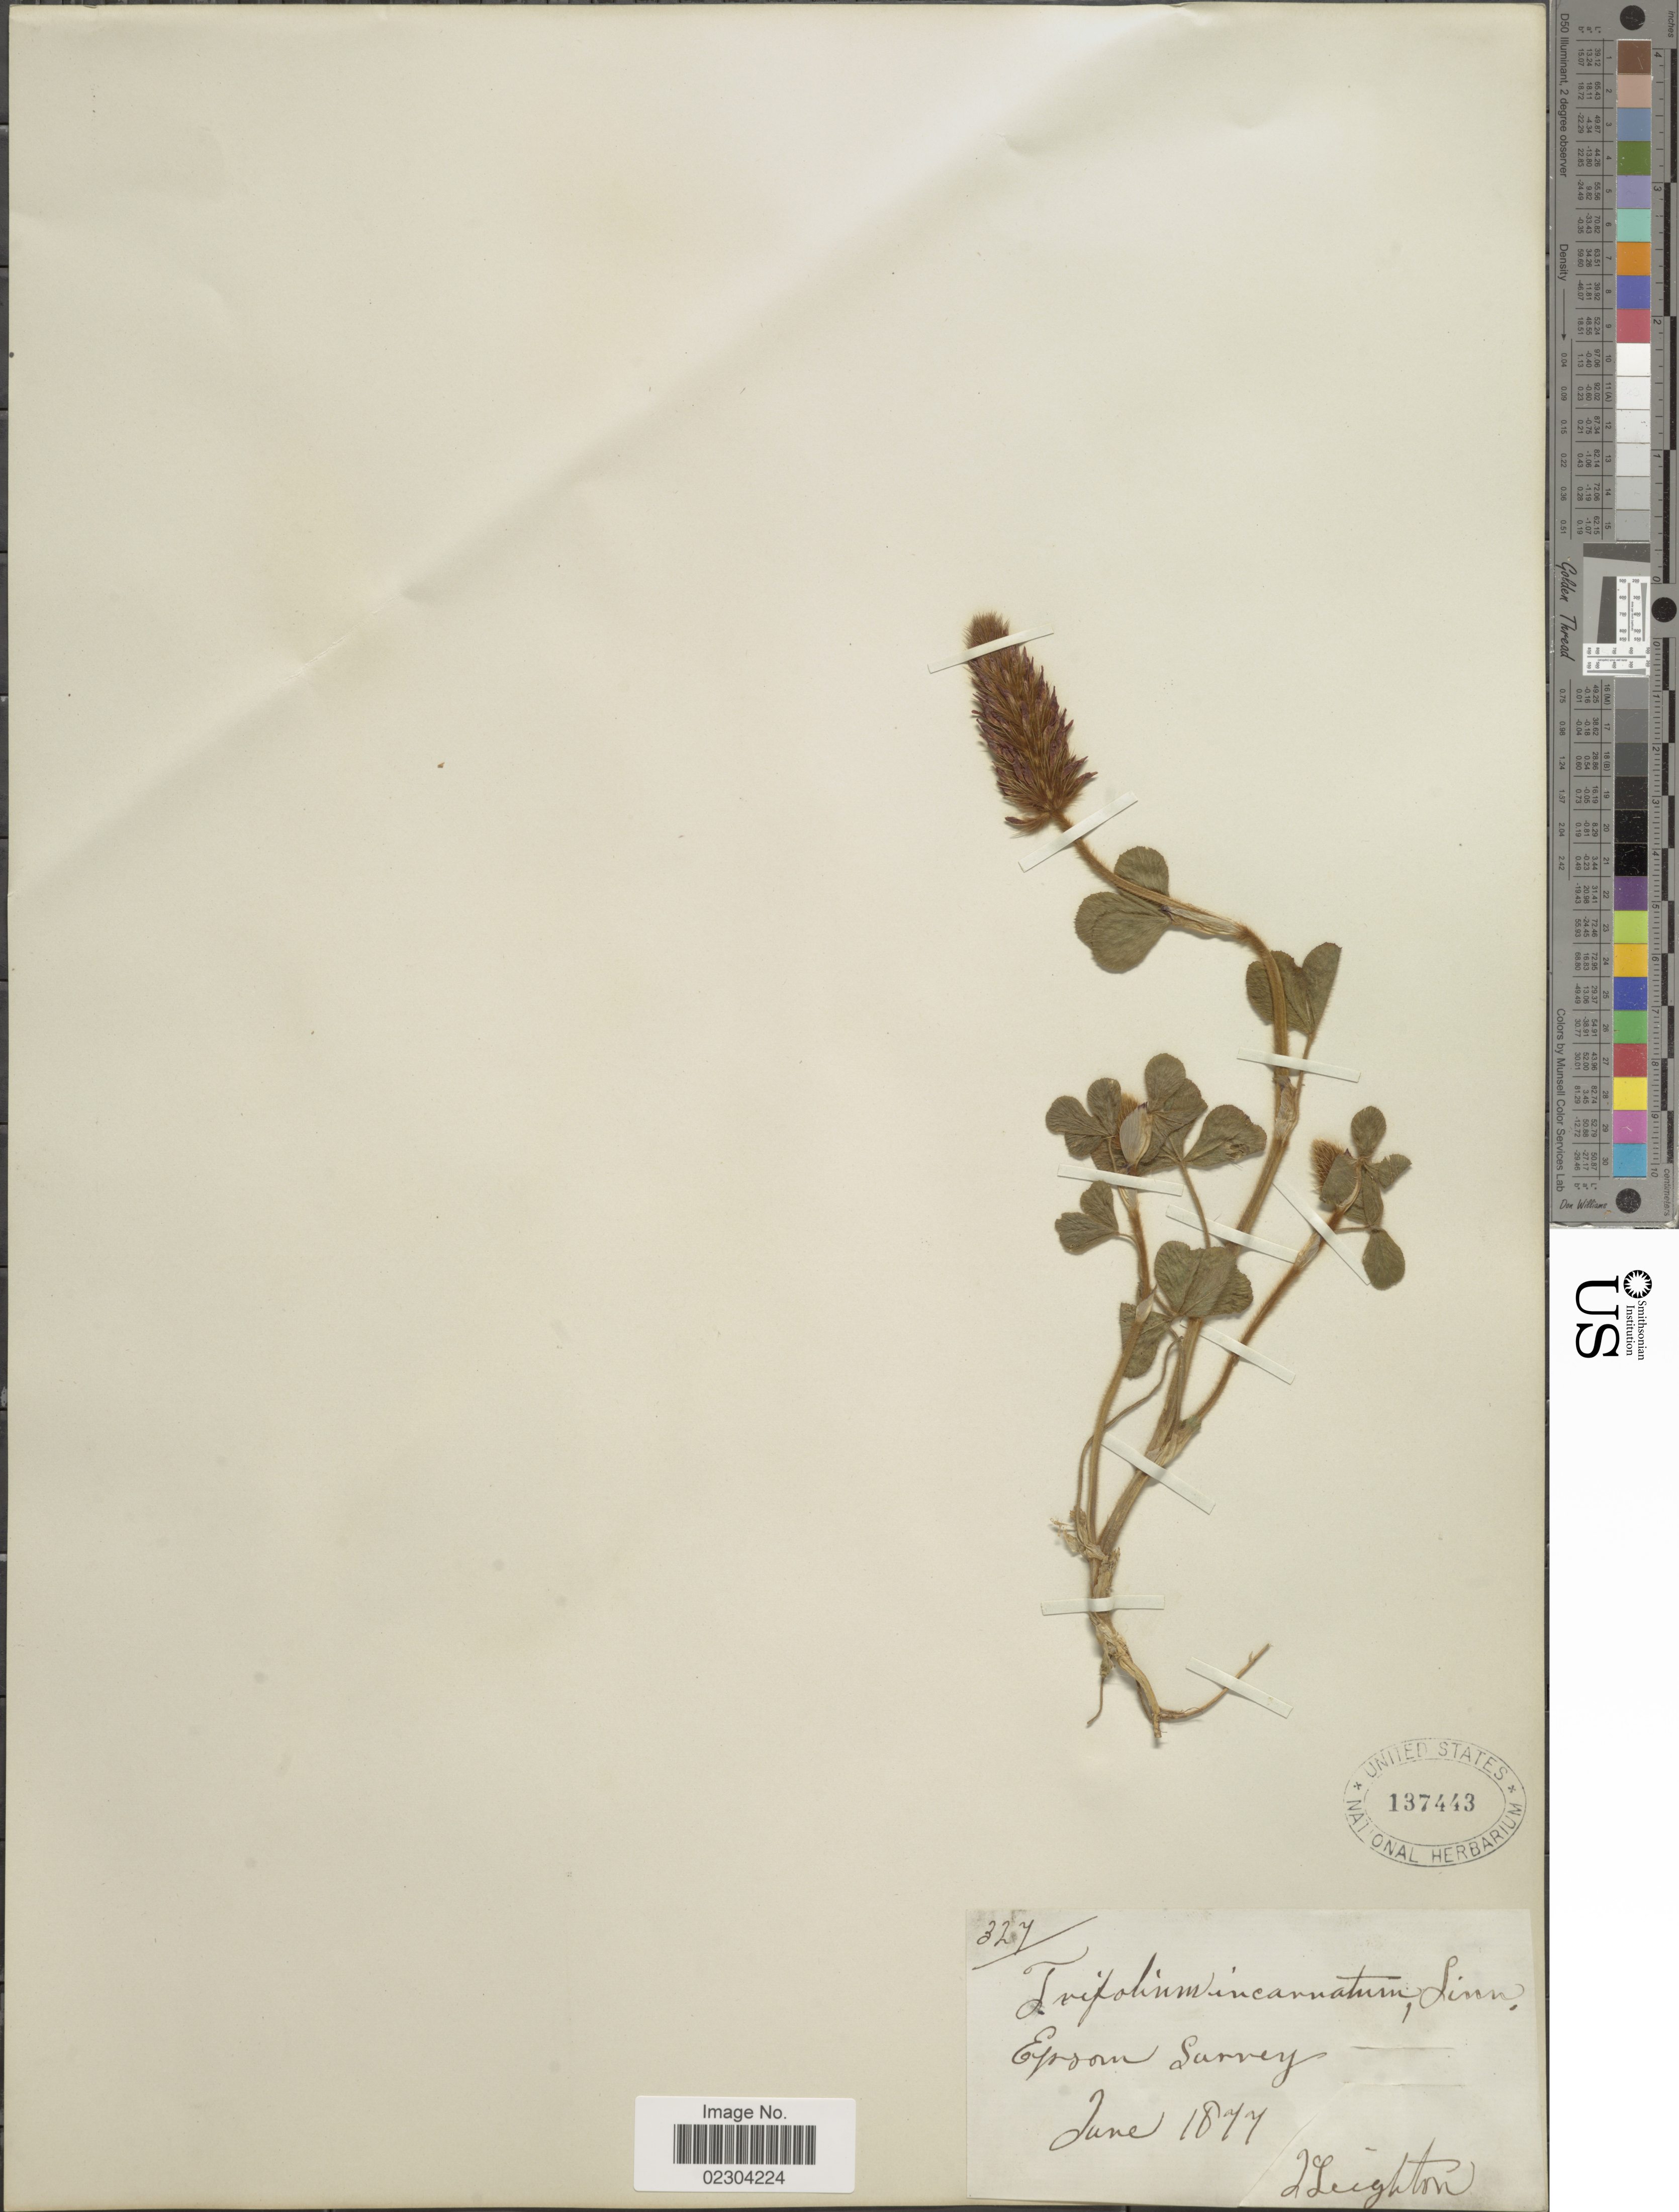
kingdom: Plantae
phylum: Tracheophyta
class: Magnoliopsida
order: Fabales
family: Fabaceae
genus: Trifolium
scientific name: Trifolium incarnatum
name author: L.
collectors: J. Leighton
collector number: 327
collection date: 1877-06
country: United Kingdom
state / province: England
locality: Epsom Surrey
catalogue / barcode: US 137443